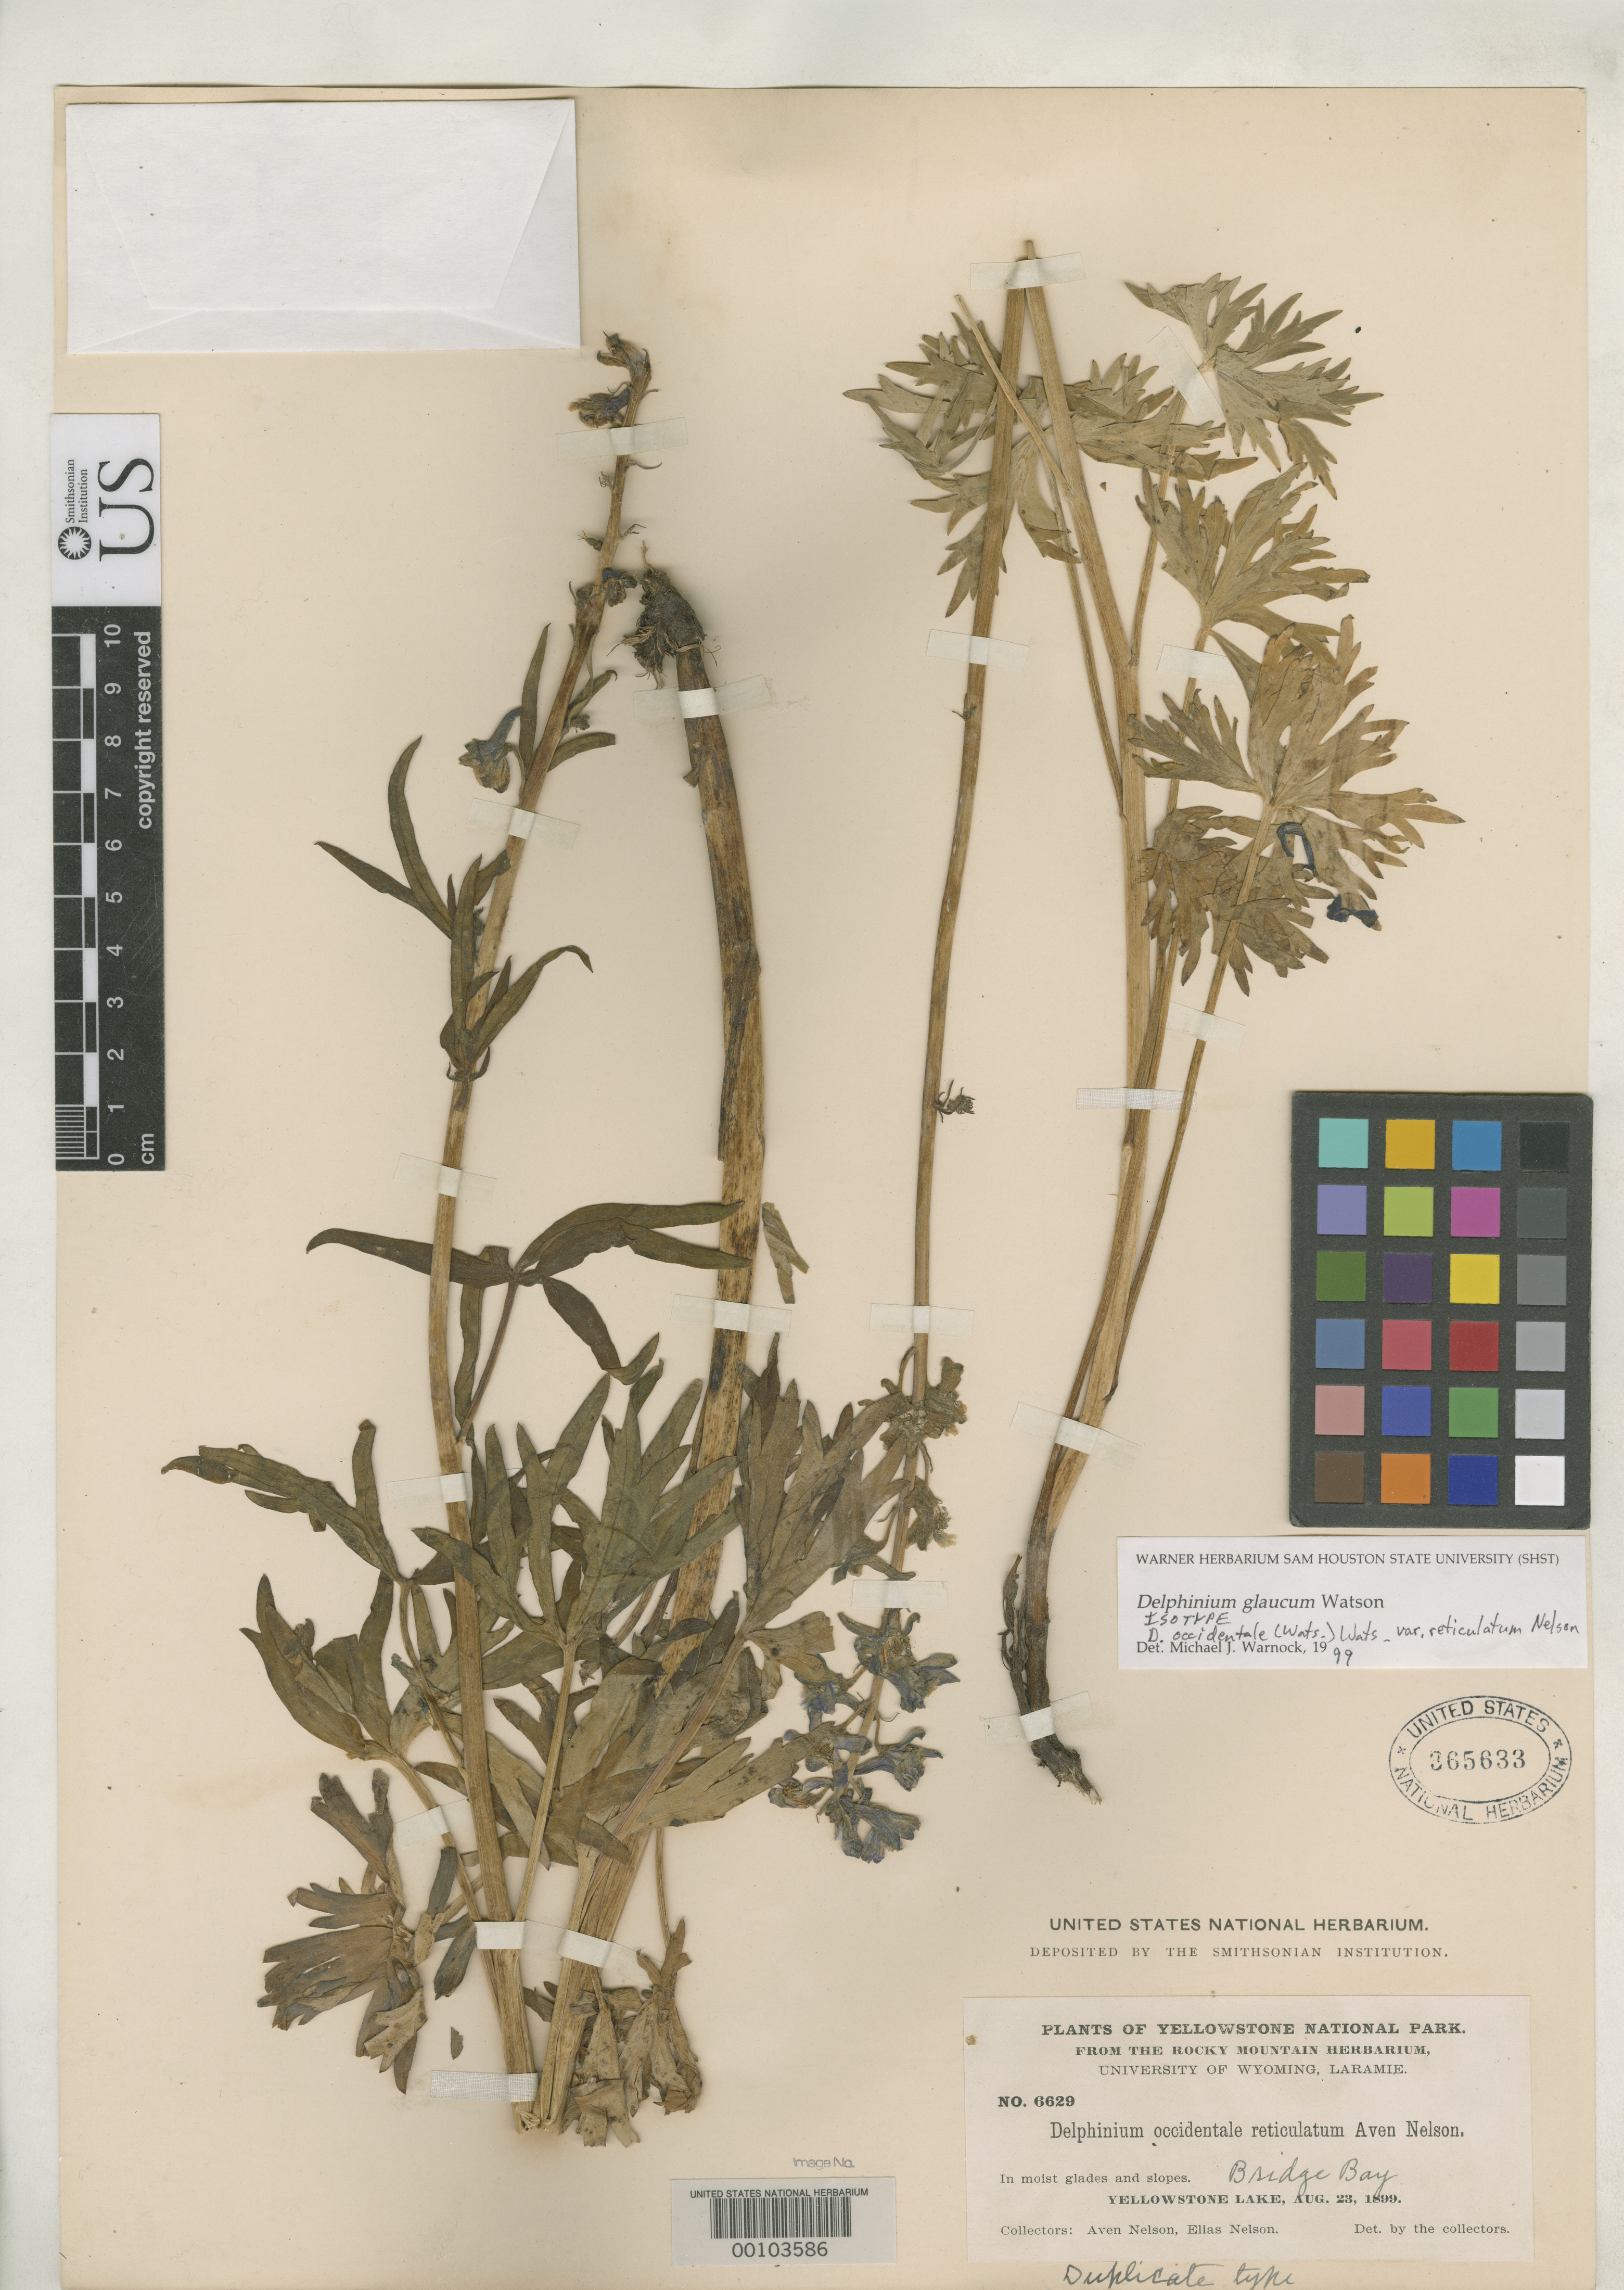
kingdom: Plantae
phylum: Tracheophyta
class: Magnoliopsida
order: Ranunculales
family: Ranunculaceae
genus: Delphinium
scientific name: Delphinium occidentale var. reticulatum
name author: A. Nelson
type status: Isotype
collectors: A. Nelson & E. Nelson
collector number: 6629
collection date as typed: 23 Aug 1899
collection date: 1899-08-23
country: United States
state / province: Wyoming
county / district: Park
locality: Bridge Bay, along Yellowstone Lake.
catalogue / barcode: US 365633